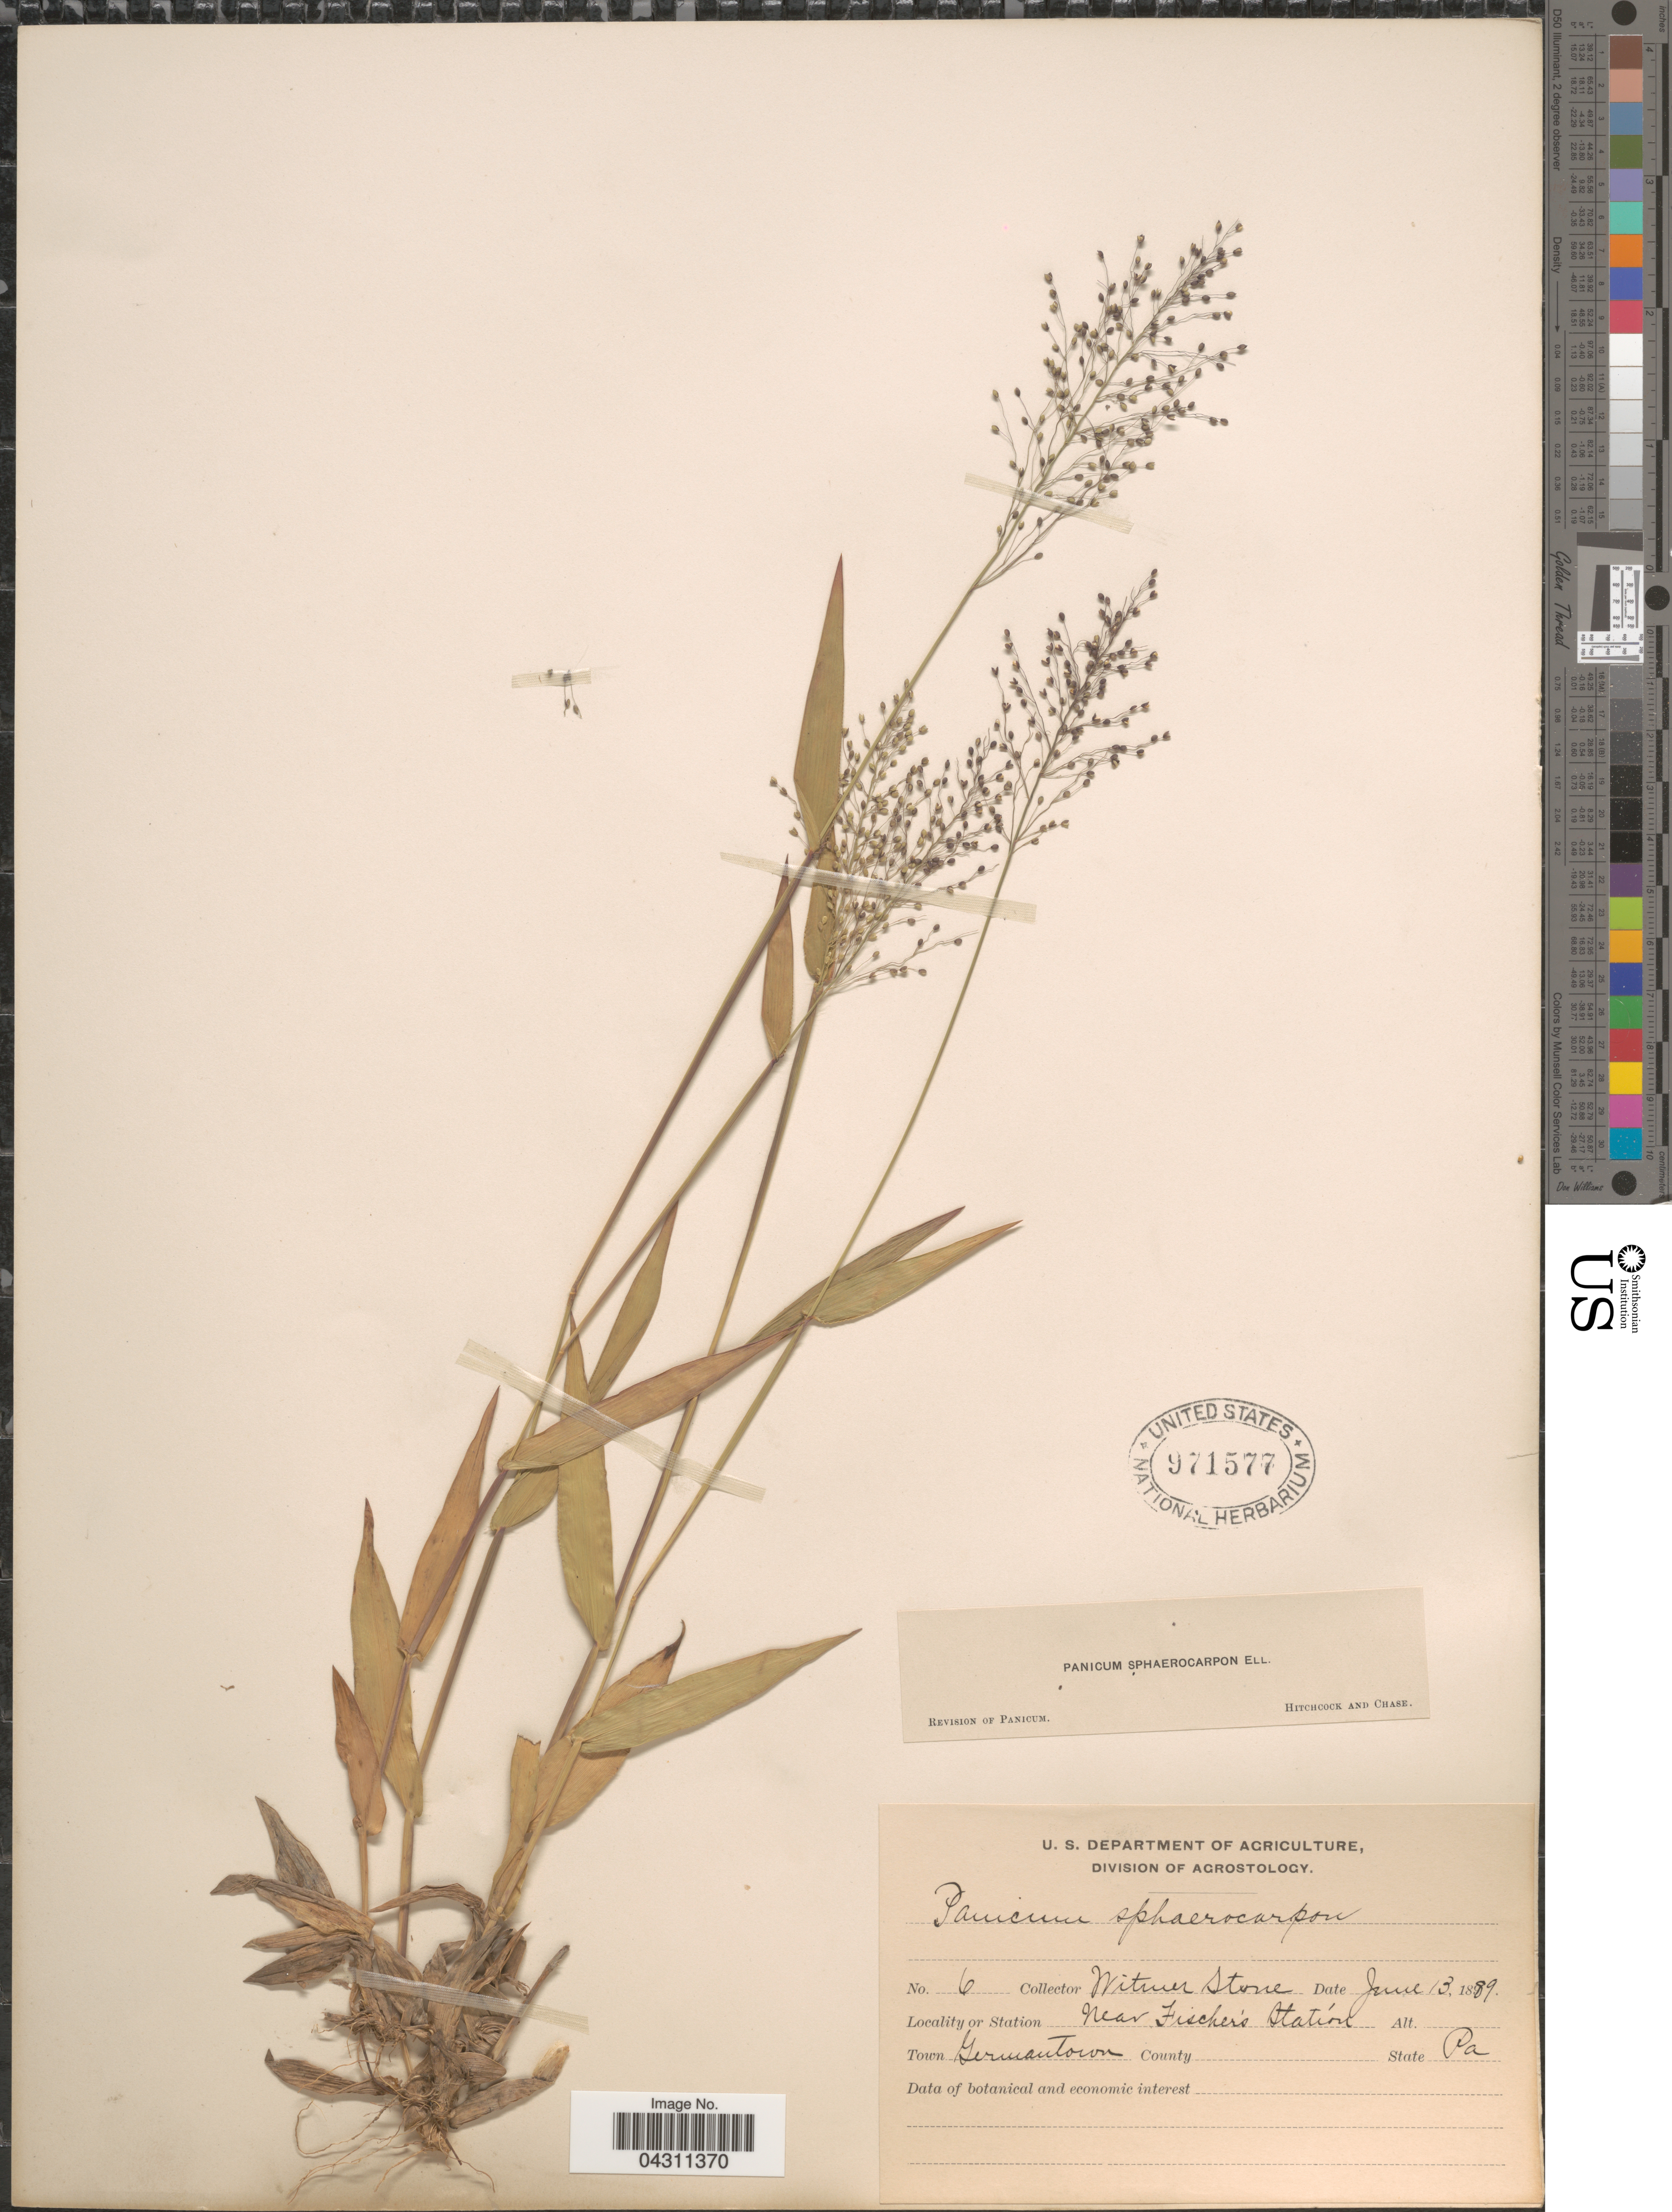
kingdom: Plantae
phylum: Tracheophyta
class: Liliopsida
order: Poales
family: Poaceae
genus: Dichanthelium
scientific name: Dichanthelium sphaerocarpon var. sphaerocarpon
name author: (Elliott) Gould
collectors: W. Stone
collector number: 6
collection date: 1889-06-13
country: United States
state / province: Pennsylvania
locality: Near Fischer's Station. Town Germantown.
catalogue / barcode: US 971577